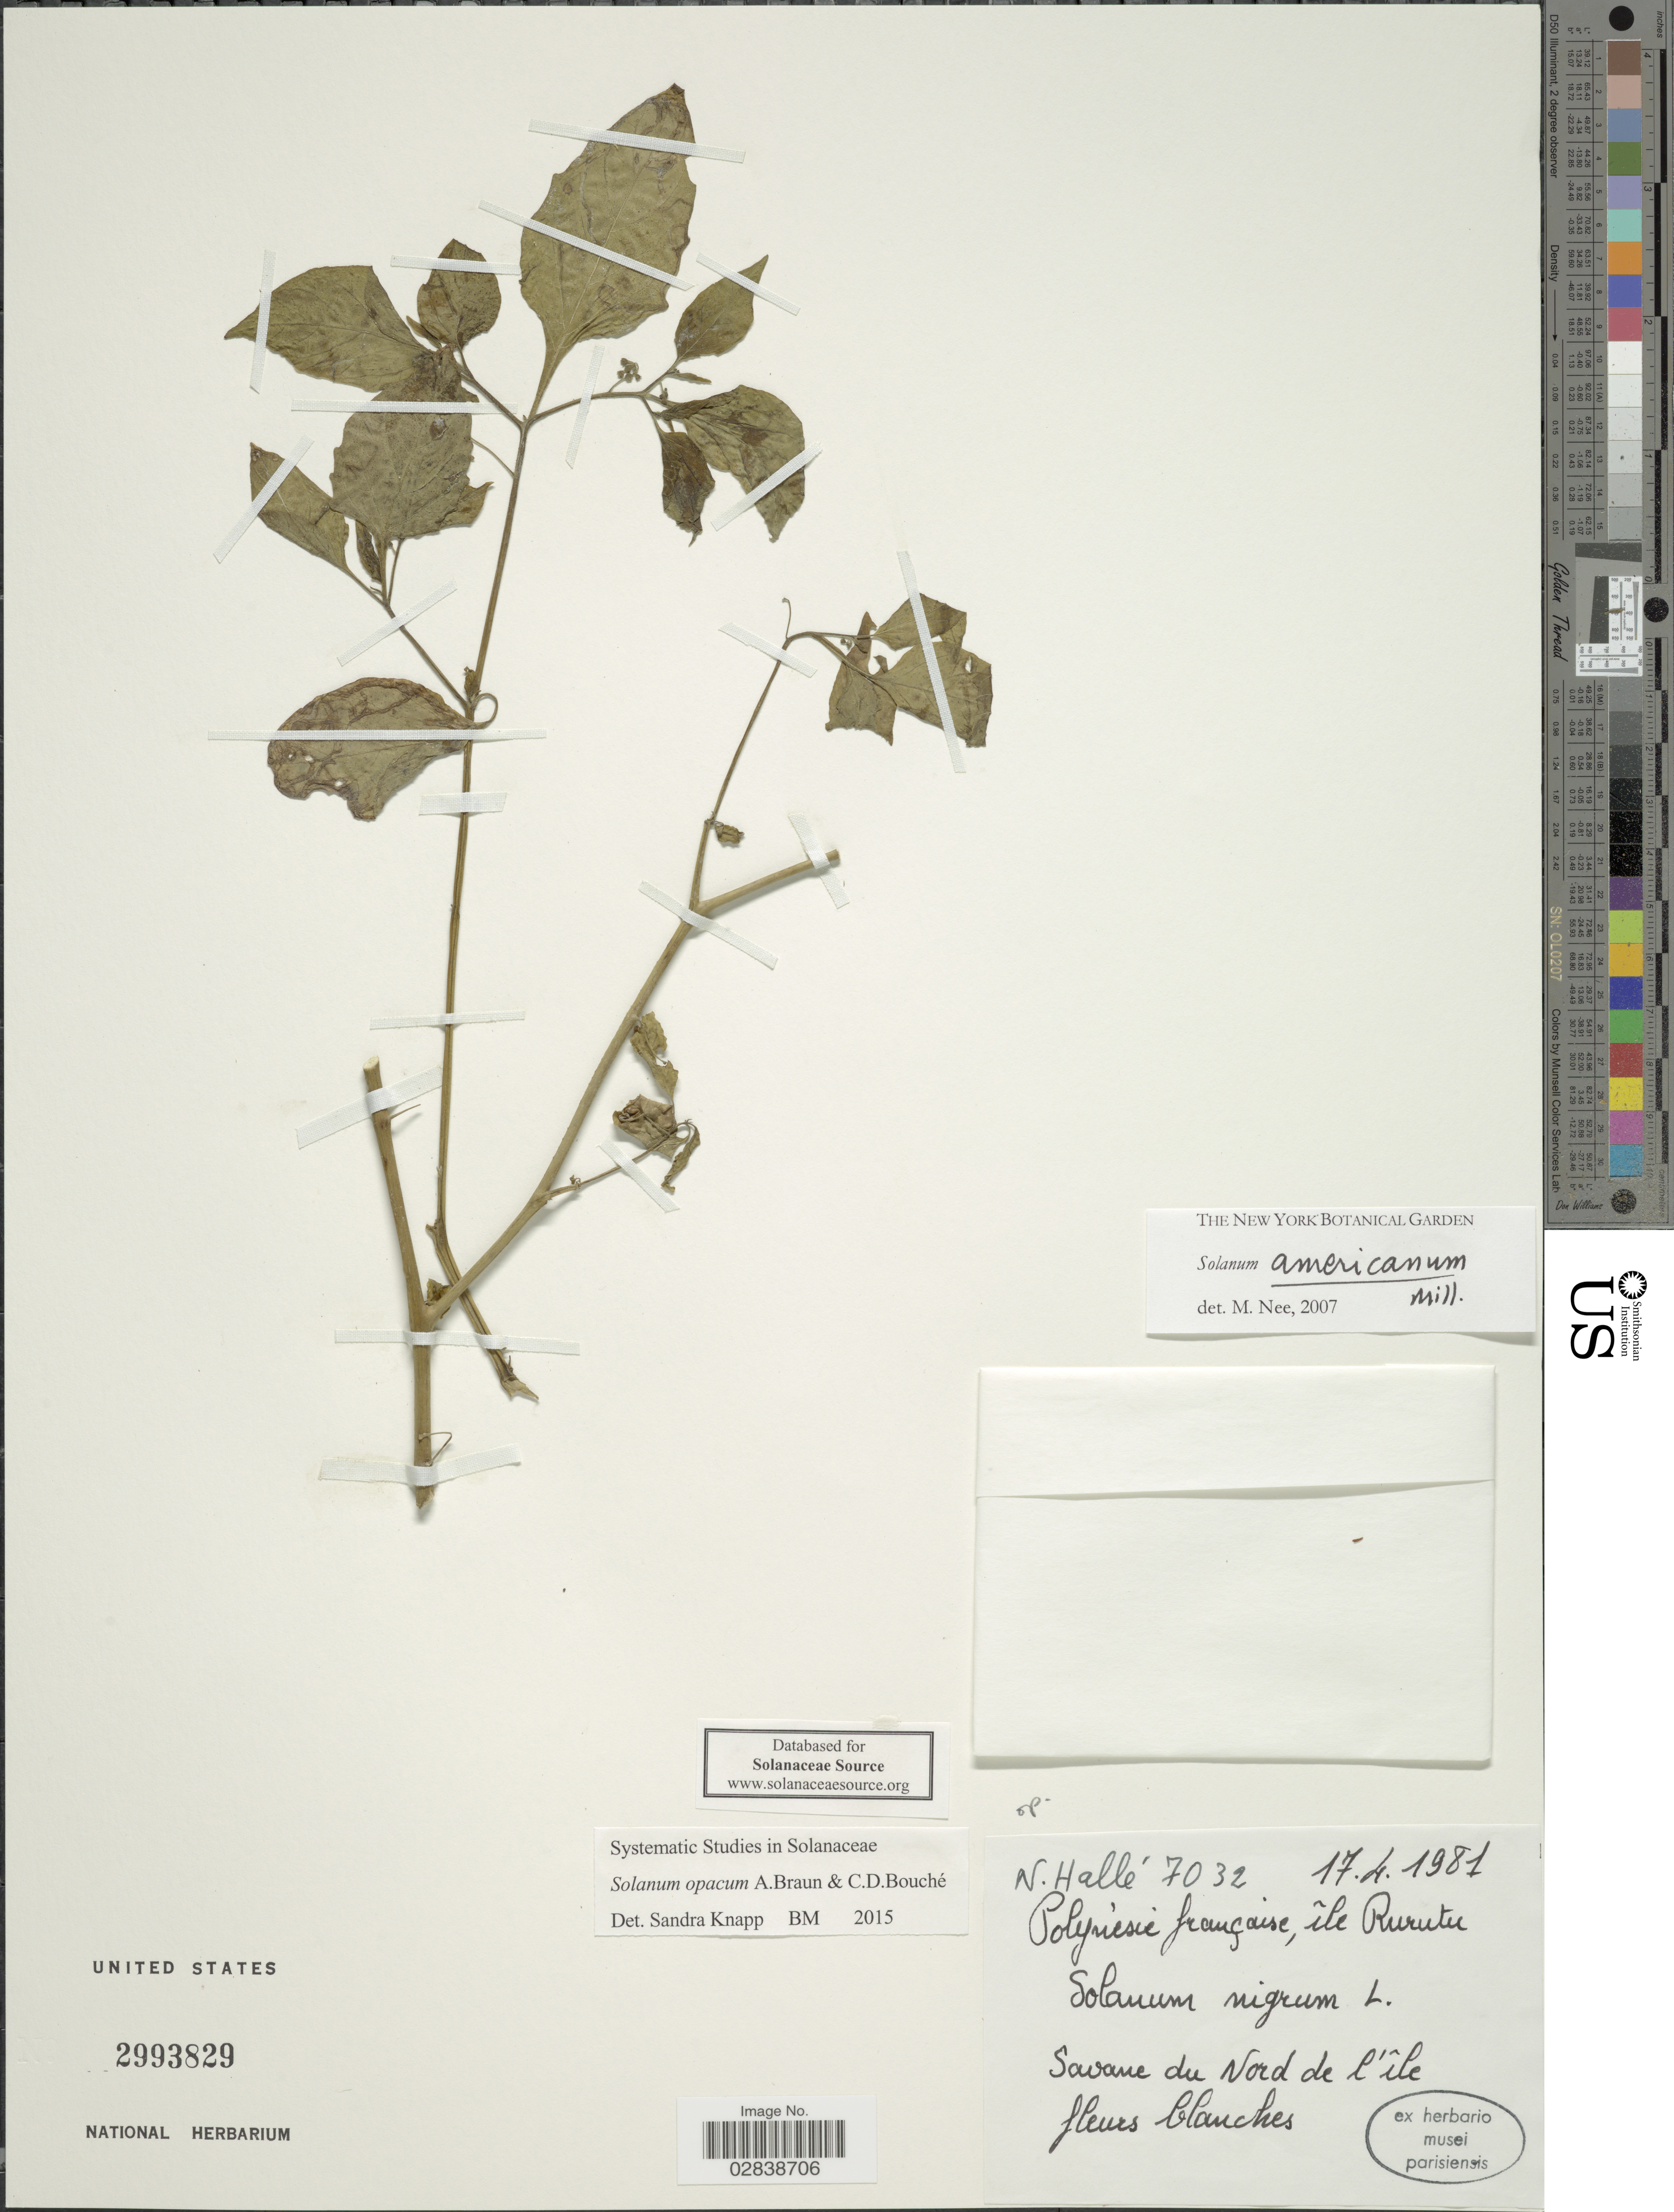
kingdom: Plantae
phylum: Tracheophyta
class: Magnoliopsida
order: Solanales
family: Solanaceae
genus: Solanum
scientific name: Solanum opacum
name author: A. Braun & C.D. Bouché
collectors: N. Hallé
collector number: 7032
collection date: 1981-04-17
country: French Polynesia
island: Rurutu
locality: Polynésië française, île Rurutu. Savane du Nord de l'île.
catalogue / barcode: US 2993829